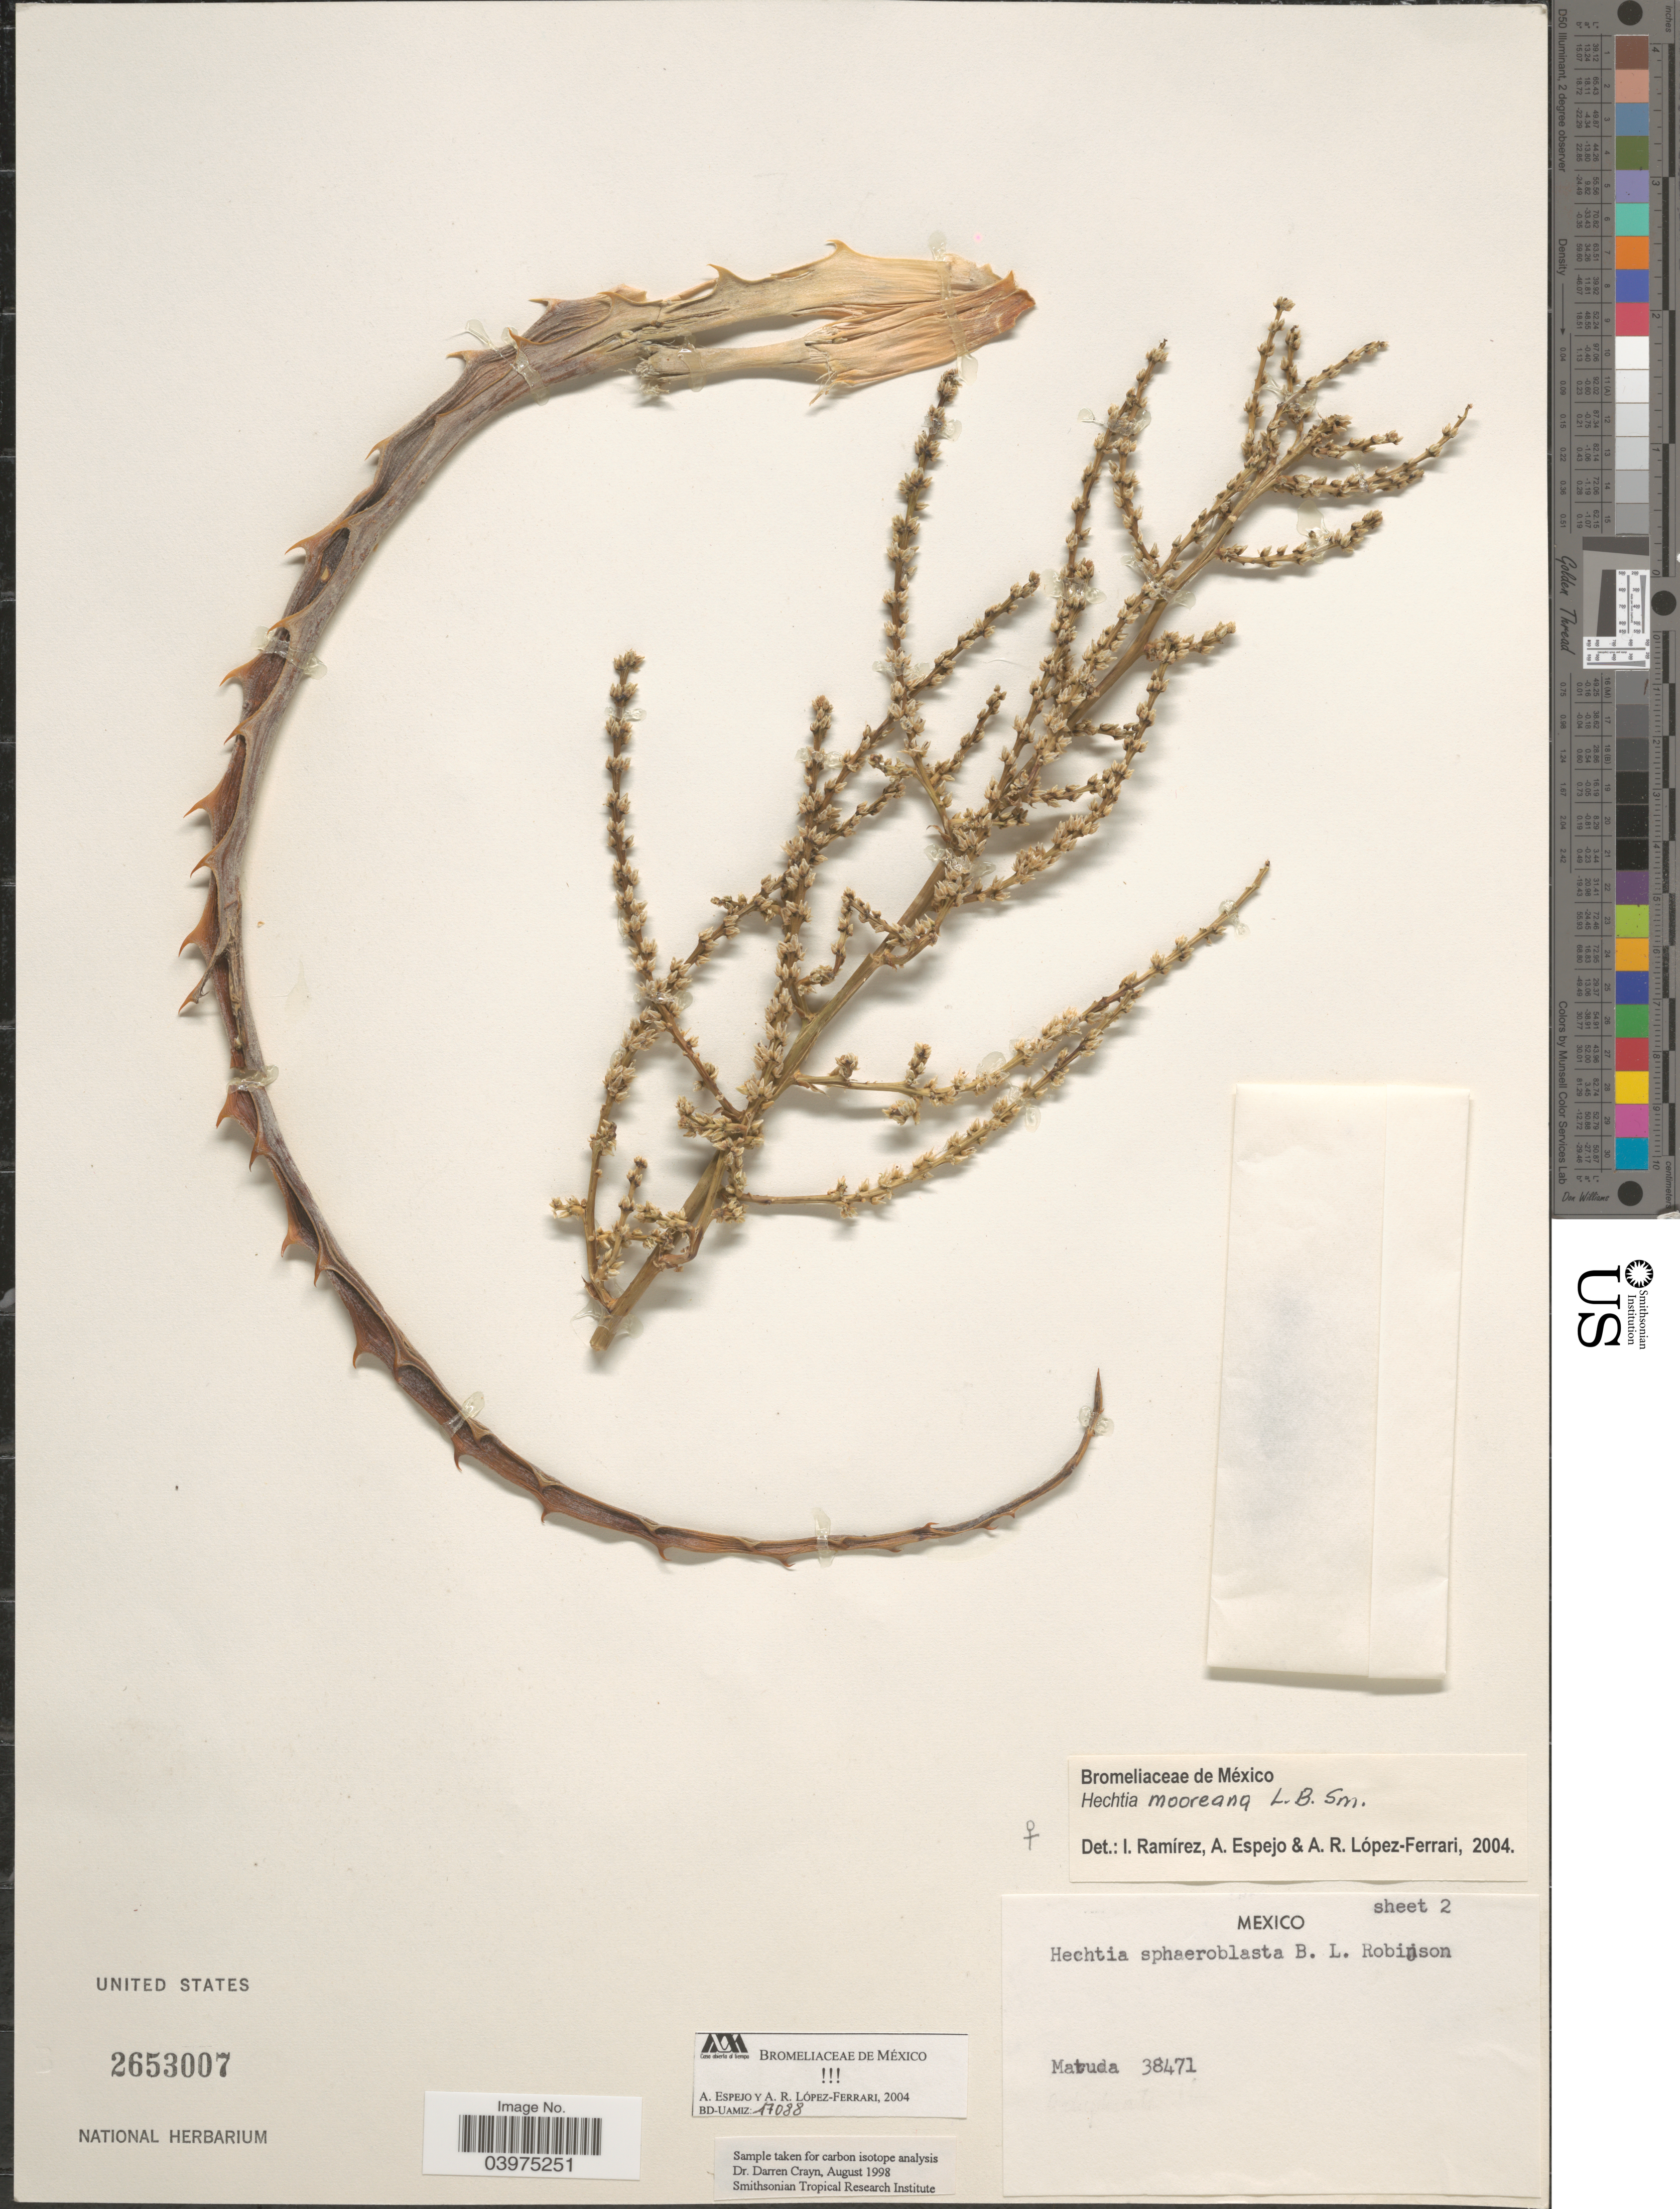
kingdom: Plantae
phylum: Tracheophyta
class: Liliopsida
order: Poales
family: Bromeliaceae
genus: Hechtia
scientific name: Hechtia mooreana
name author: L.B. Sm.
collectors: -. Matuda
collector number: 38471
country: Mexico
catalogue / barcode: US 2653007